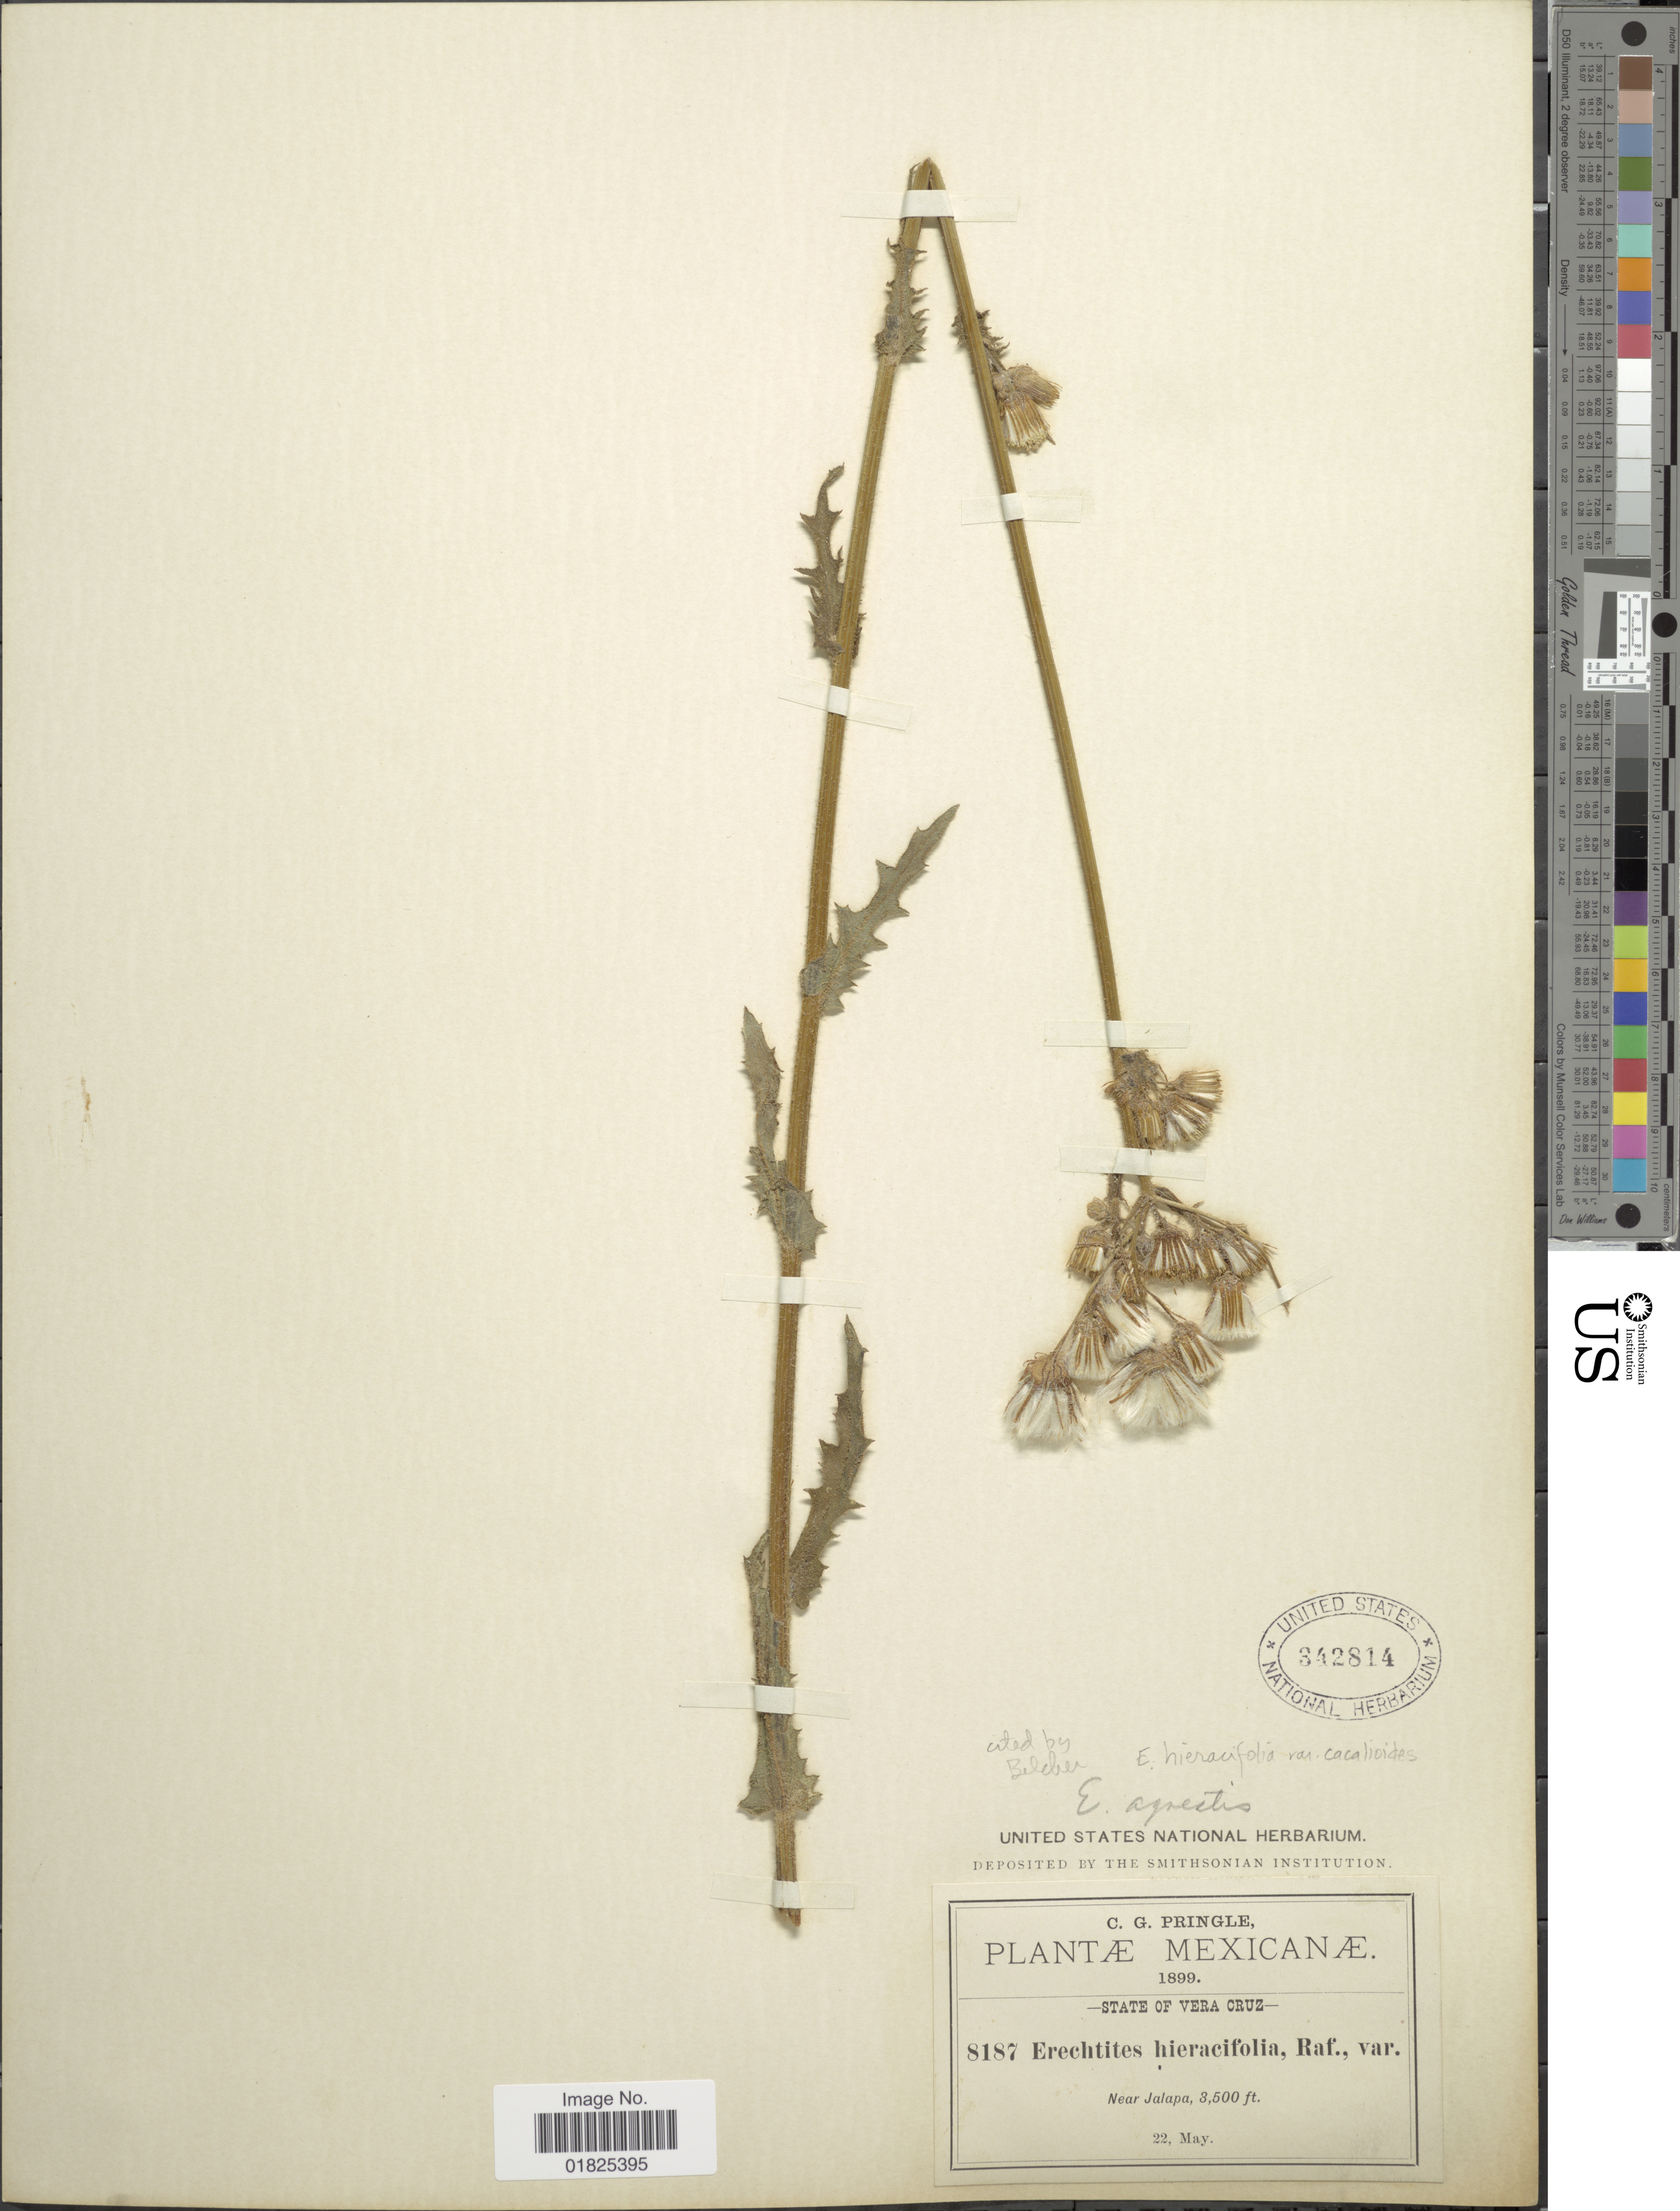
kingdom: Plantae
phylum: Tracheophyta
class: Magnoliopsida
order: Asterales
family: Asteraceae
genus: Erechtites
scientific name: Erechtites hieraciifolius var. cacaliodes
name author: (Fisch. ex Spreng.) Less. ex Griseb.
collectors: C. G. Pringle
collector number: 8187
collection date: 1899-05-22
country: Mexico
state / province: Veracruz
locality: Near Jalapa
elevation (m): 1067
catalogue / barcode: US 342814